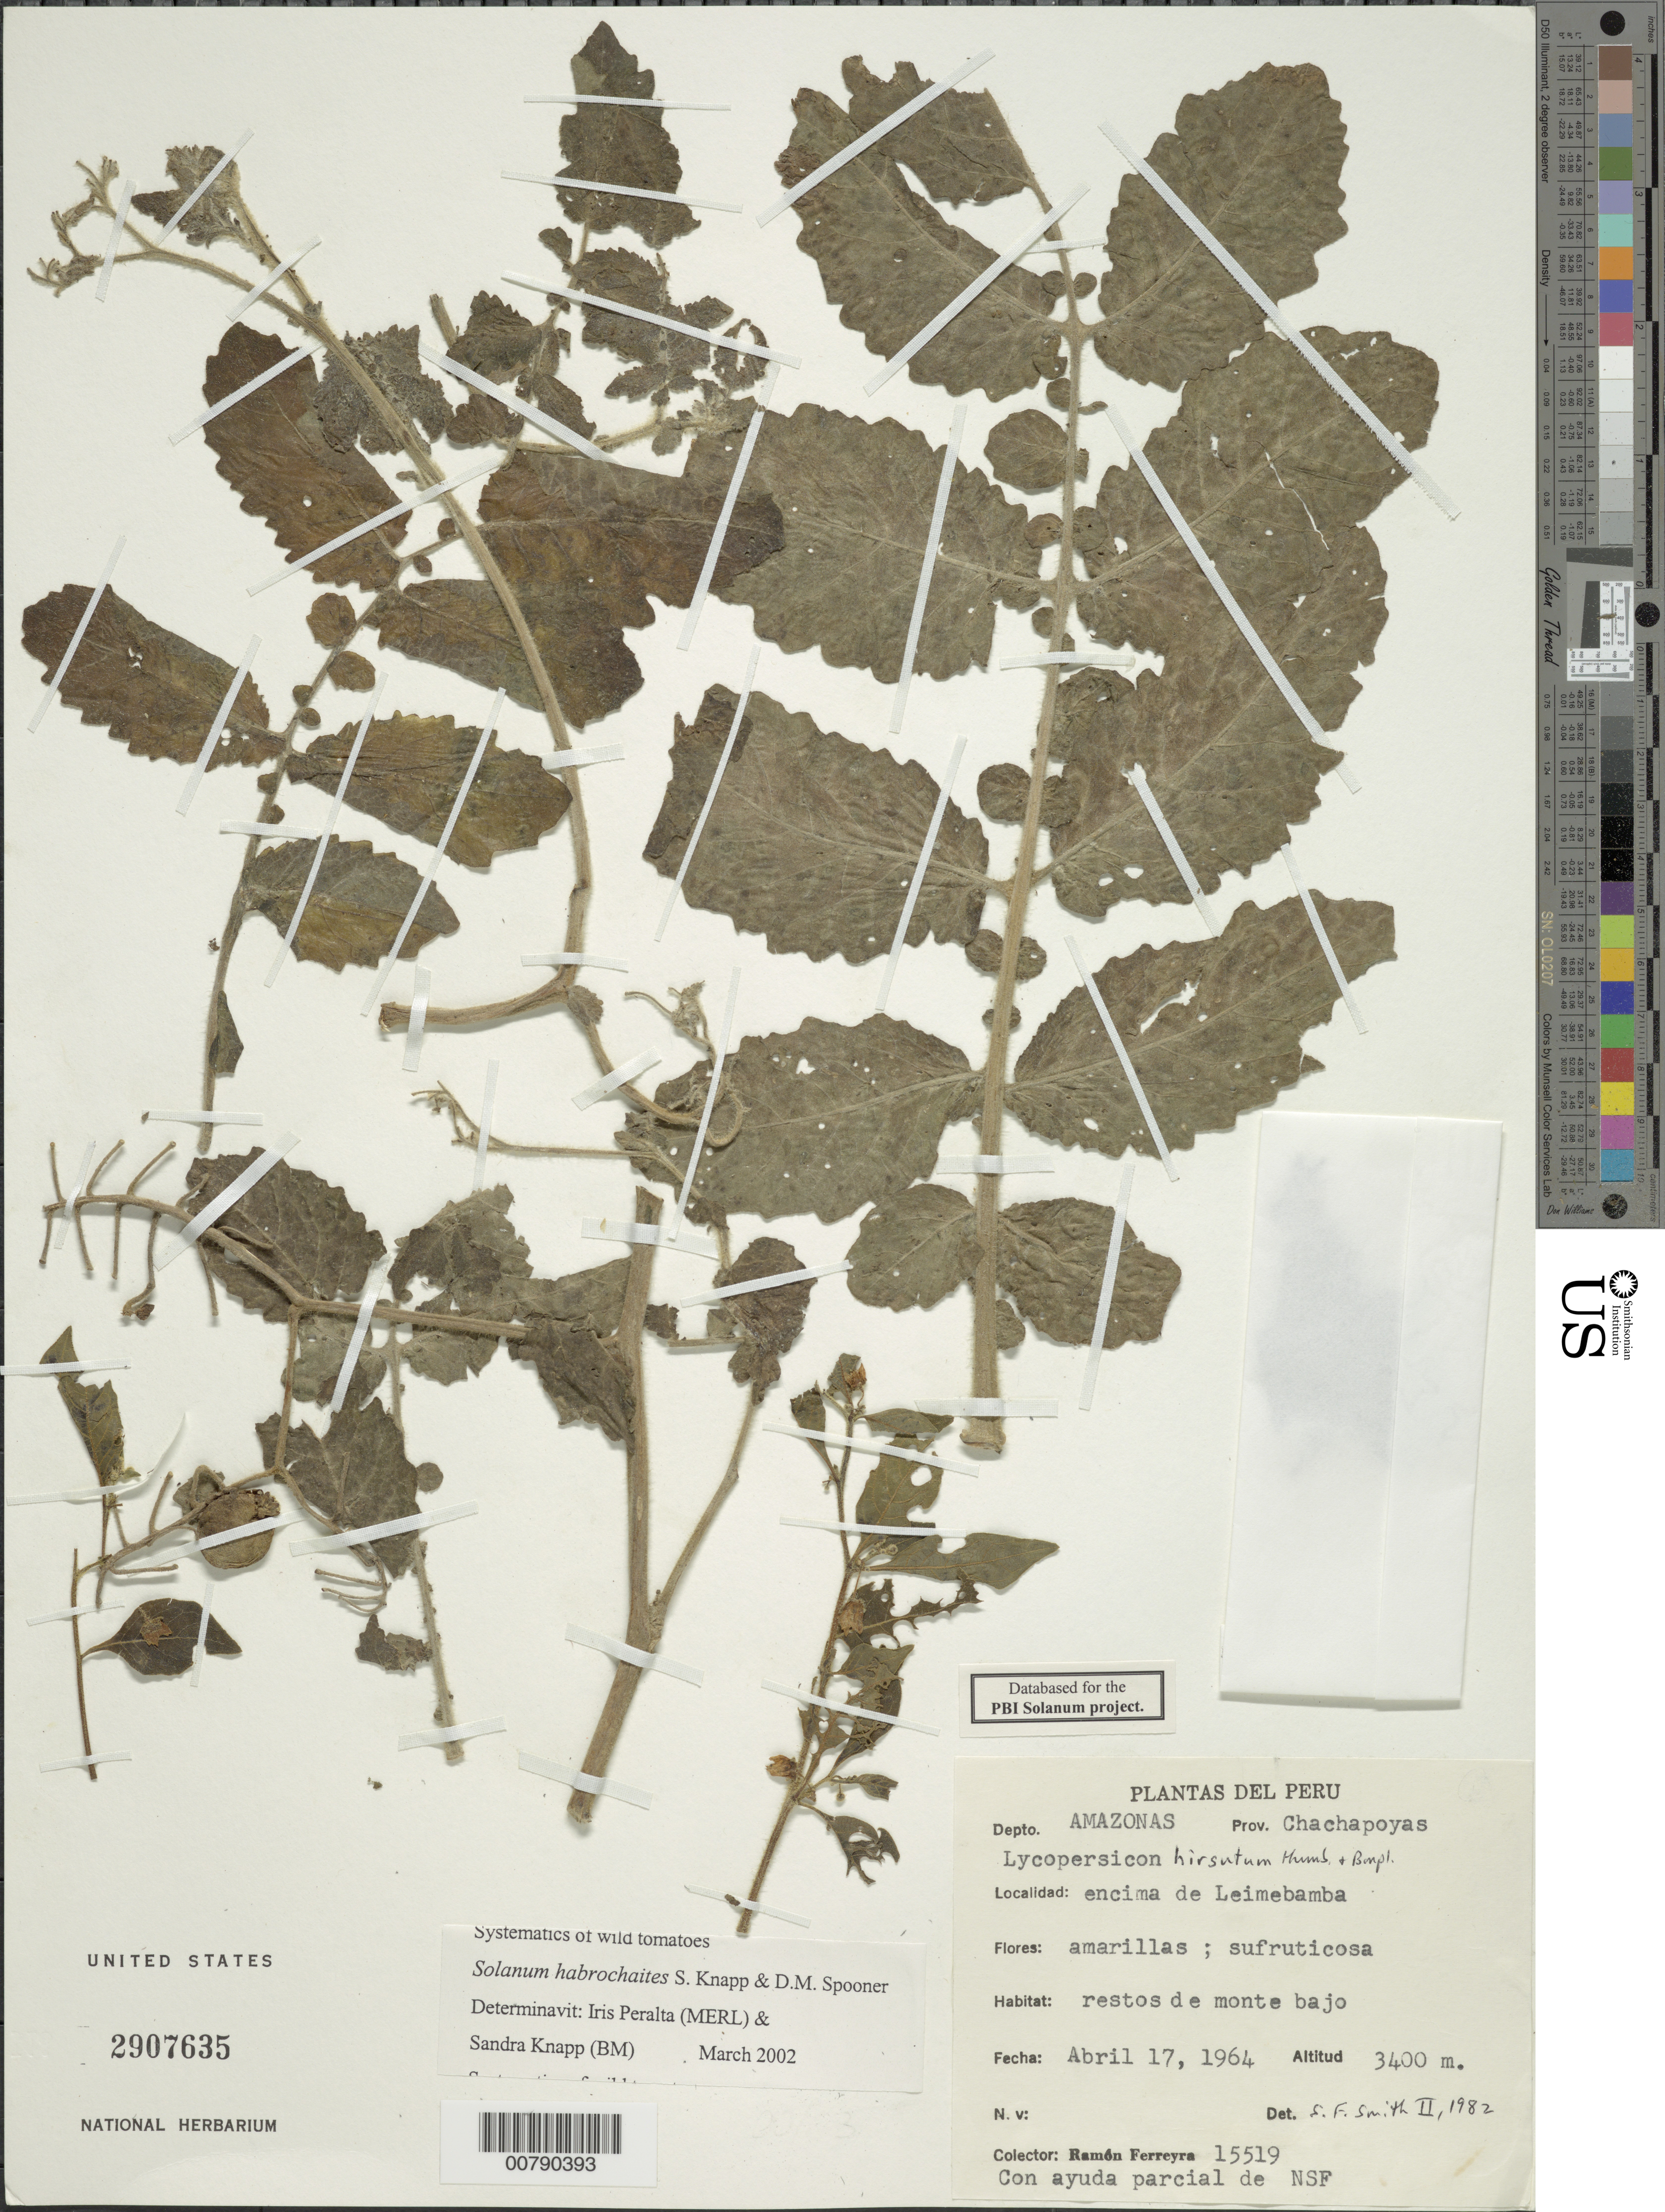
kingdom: Plantae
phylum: Tracheophyta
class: Magnoliopsida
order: Solanales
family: Solanaceae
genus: Solanum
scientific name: Solanum habrochaites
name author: S. Knapp & D.M. Spooner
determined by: Peralta, Iris E.; Knapp, S. D.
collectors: R. A. Ferreyra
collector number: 15519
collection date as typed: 17 Apr 1964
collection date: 1964-04-17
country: Peru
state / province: Amazonas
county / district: Chachapoyas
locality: encima de Leimebamba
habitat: restos de monte bajo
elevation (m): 3400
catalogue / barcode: US 2907635